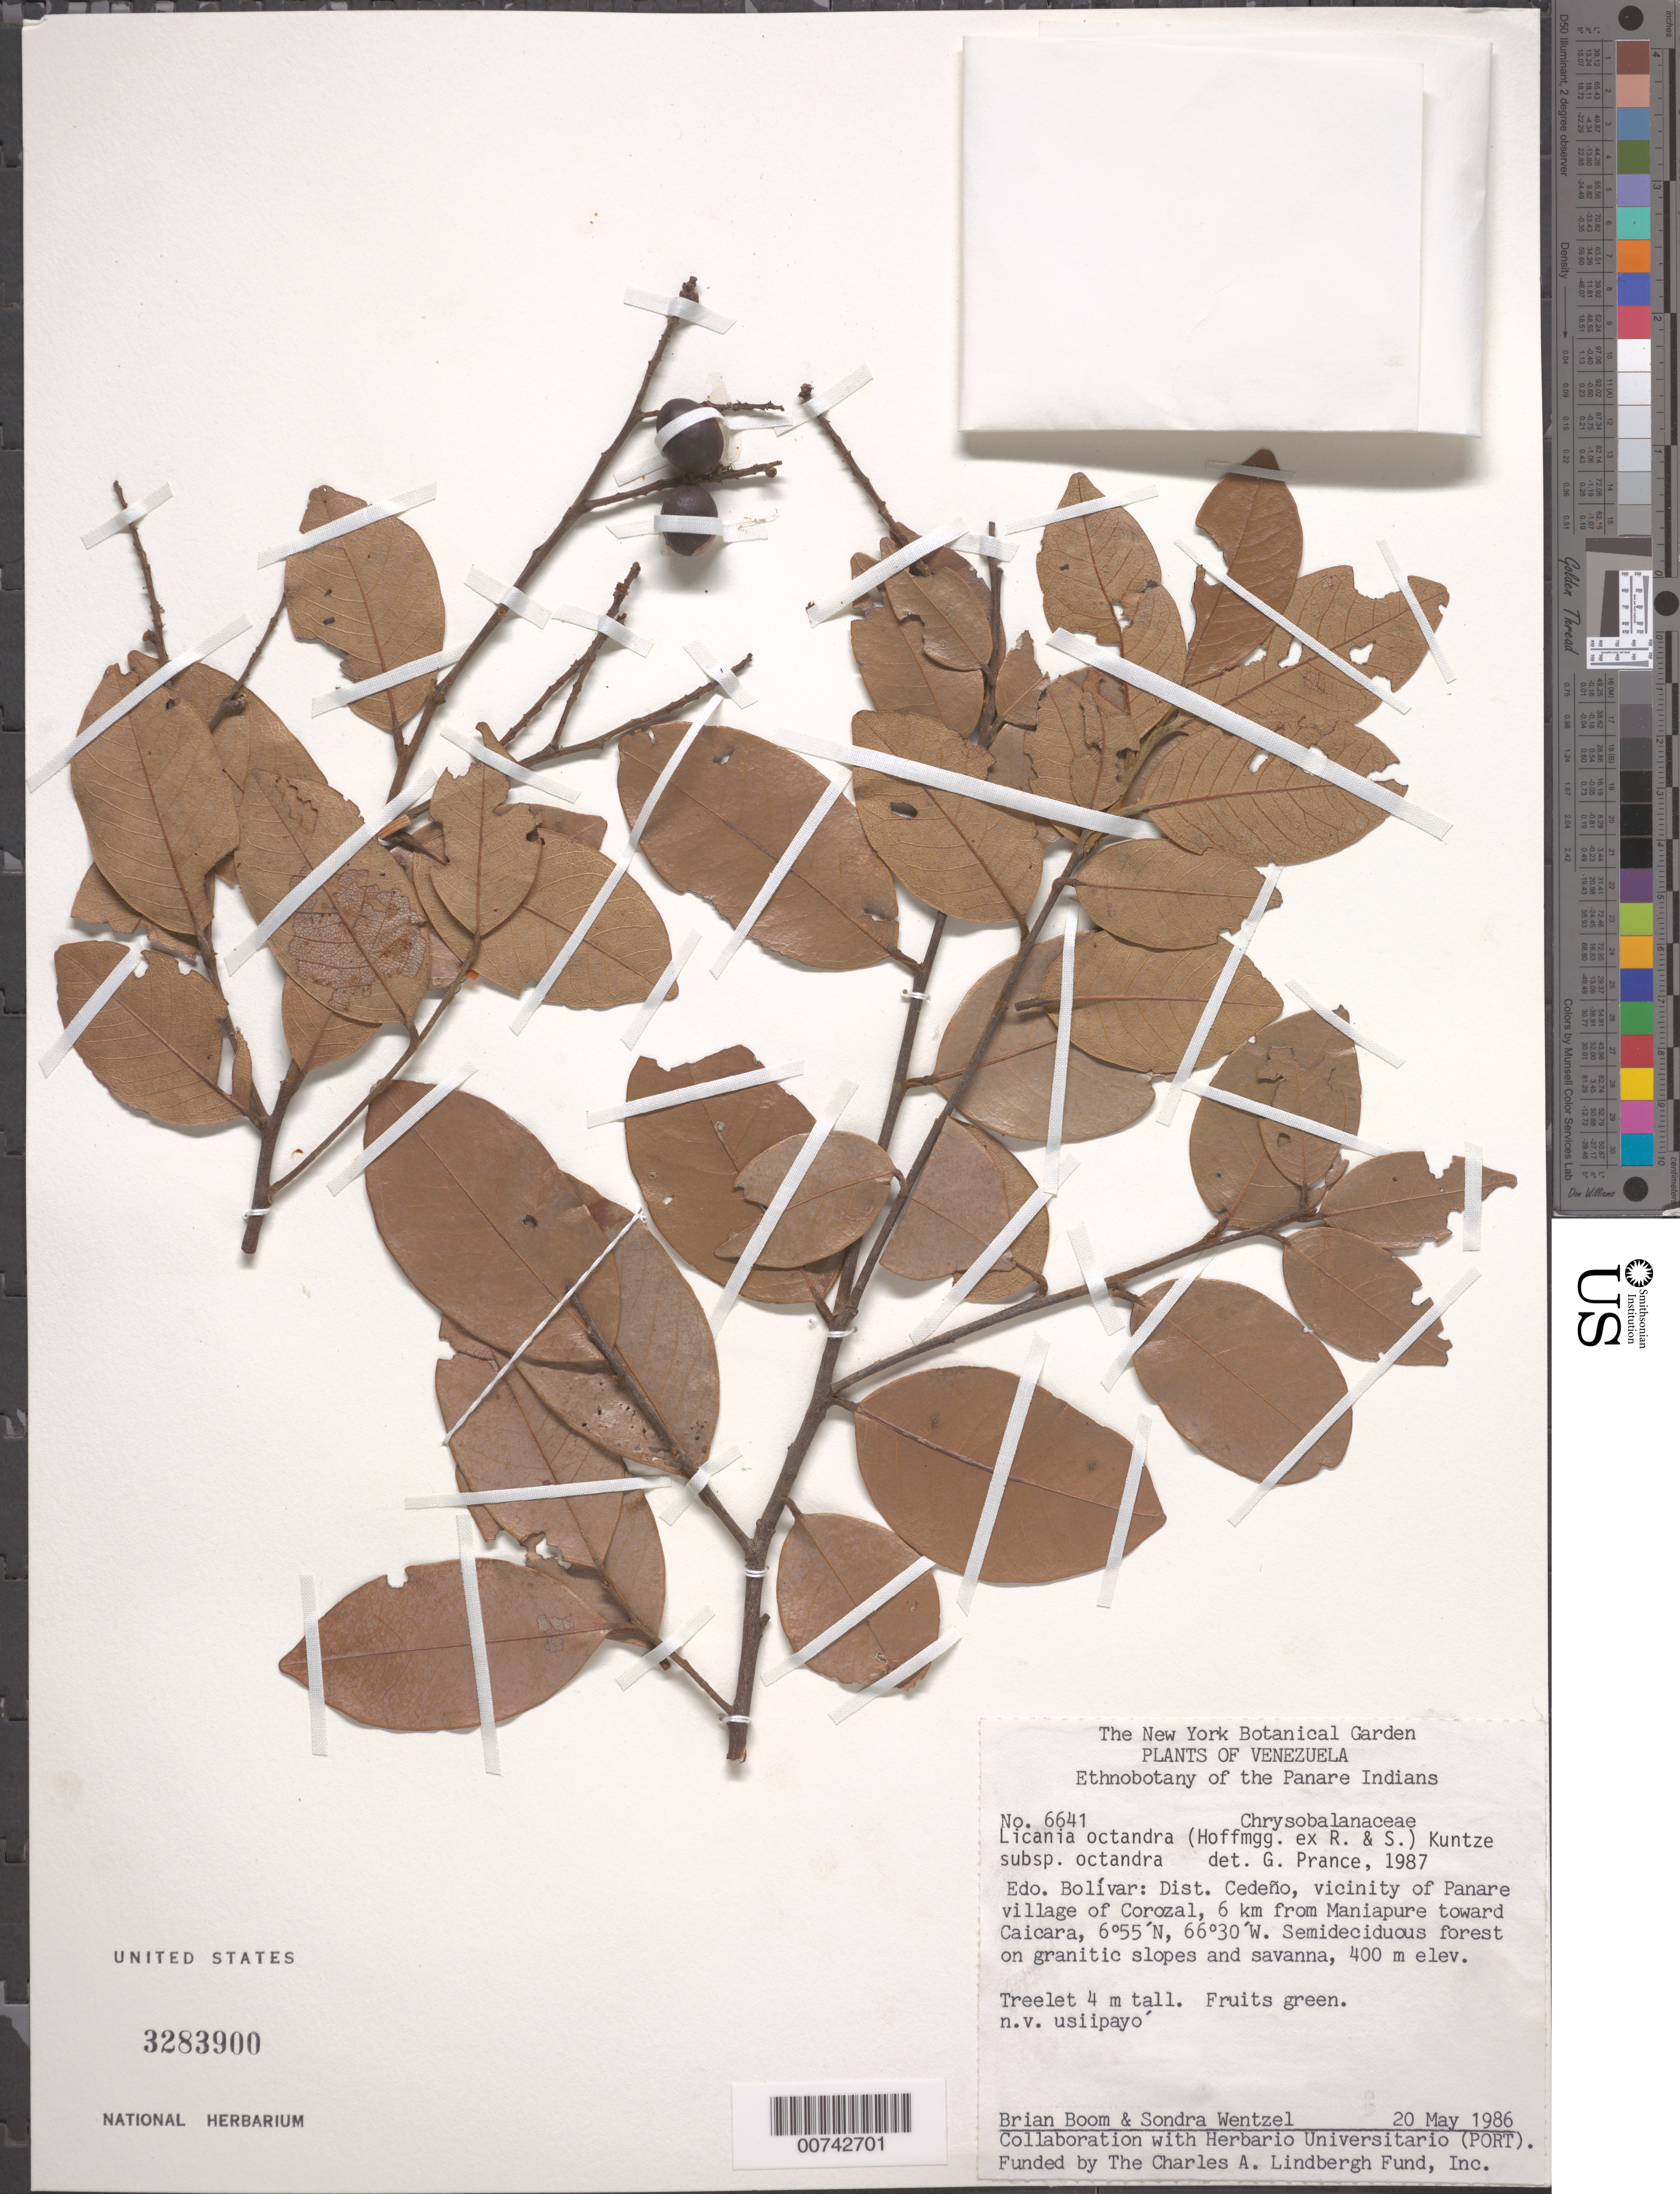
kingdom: Plantae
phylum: Tracheophyta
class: Magnoliopsida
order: Malpighiales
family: Chrysobalanaceae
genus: Leptobalanus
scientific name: Leptobalanus octandrus subsp. octandrus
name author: (Hoffmanns. ex Schult.) Sothers & Prance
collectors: B. M. Boom & S. Wentzel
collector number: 6641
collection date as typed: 20-May-86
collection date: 1986-05-20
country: Venezuela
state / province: Bolívar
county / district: Cedeño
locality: Panare village of Corozal, vic., 6 km from Maniapure toward Caicara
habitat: Semideciduous forest on granitic slopes and savanna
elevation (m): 400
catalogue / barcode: US 3283900